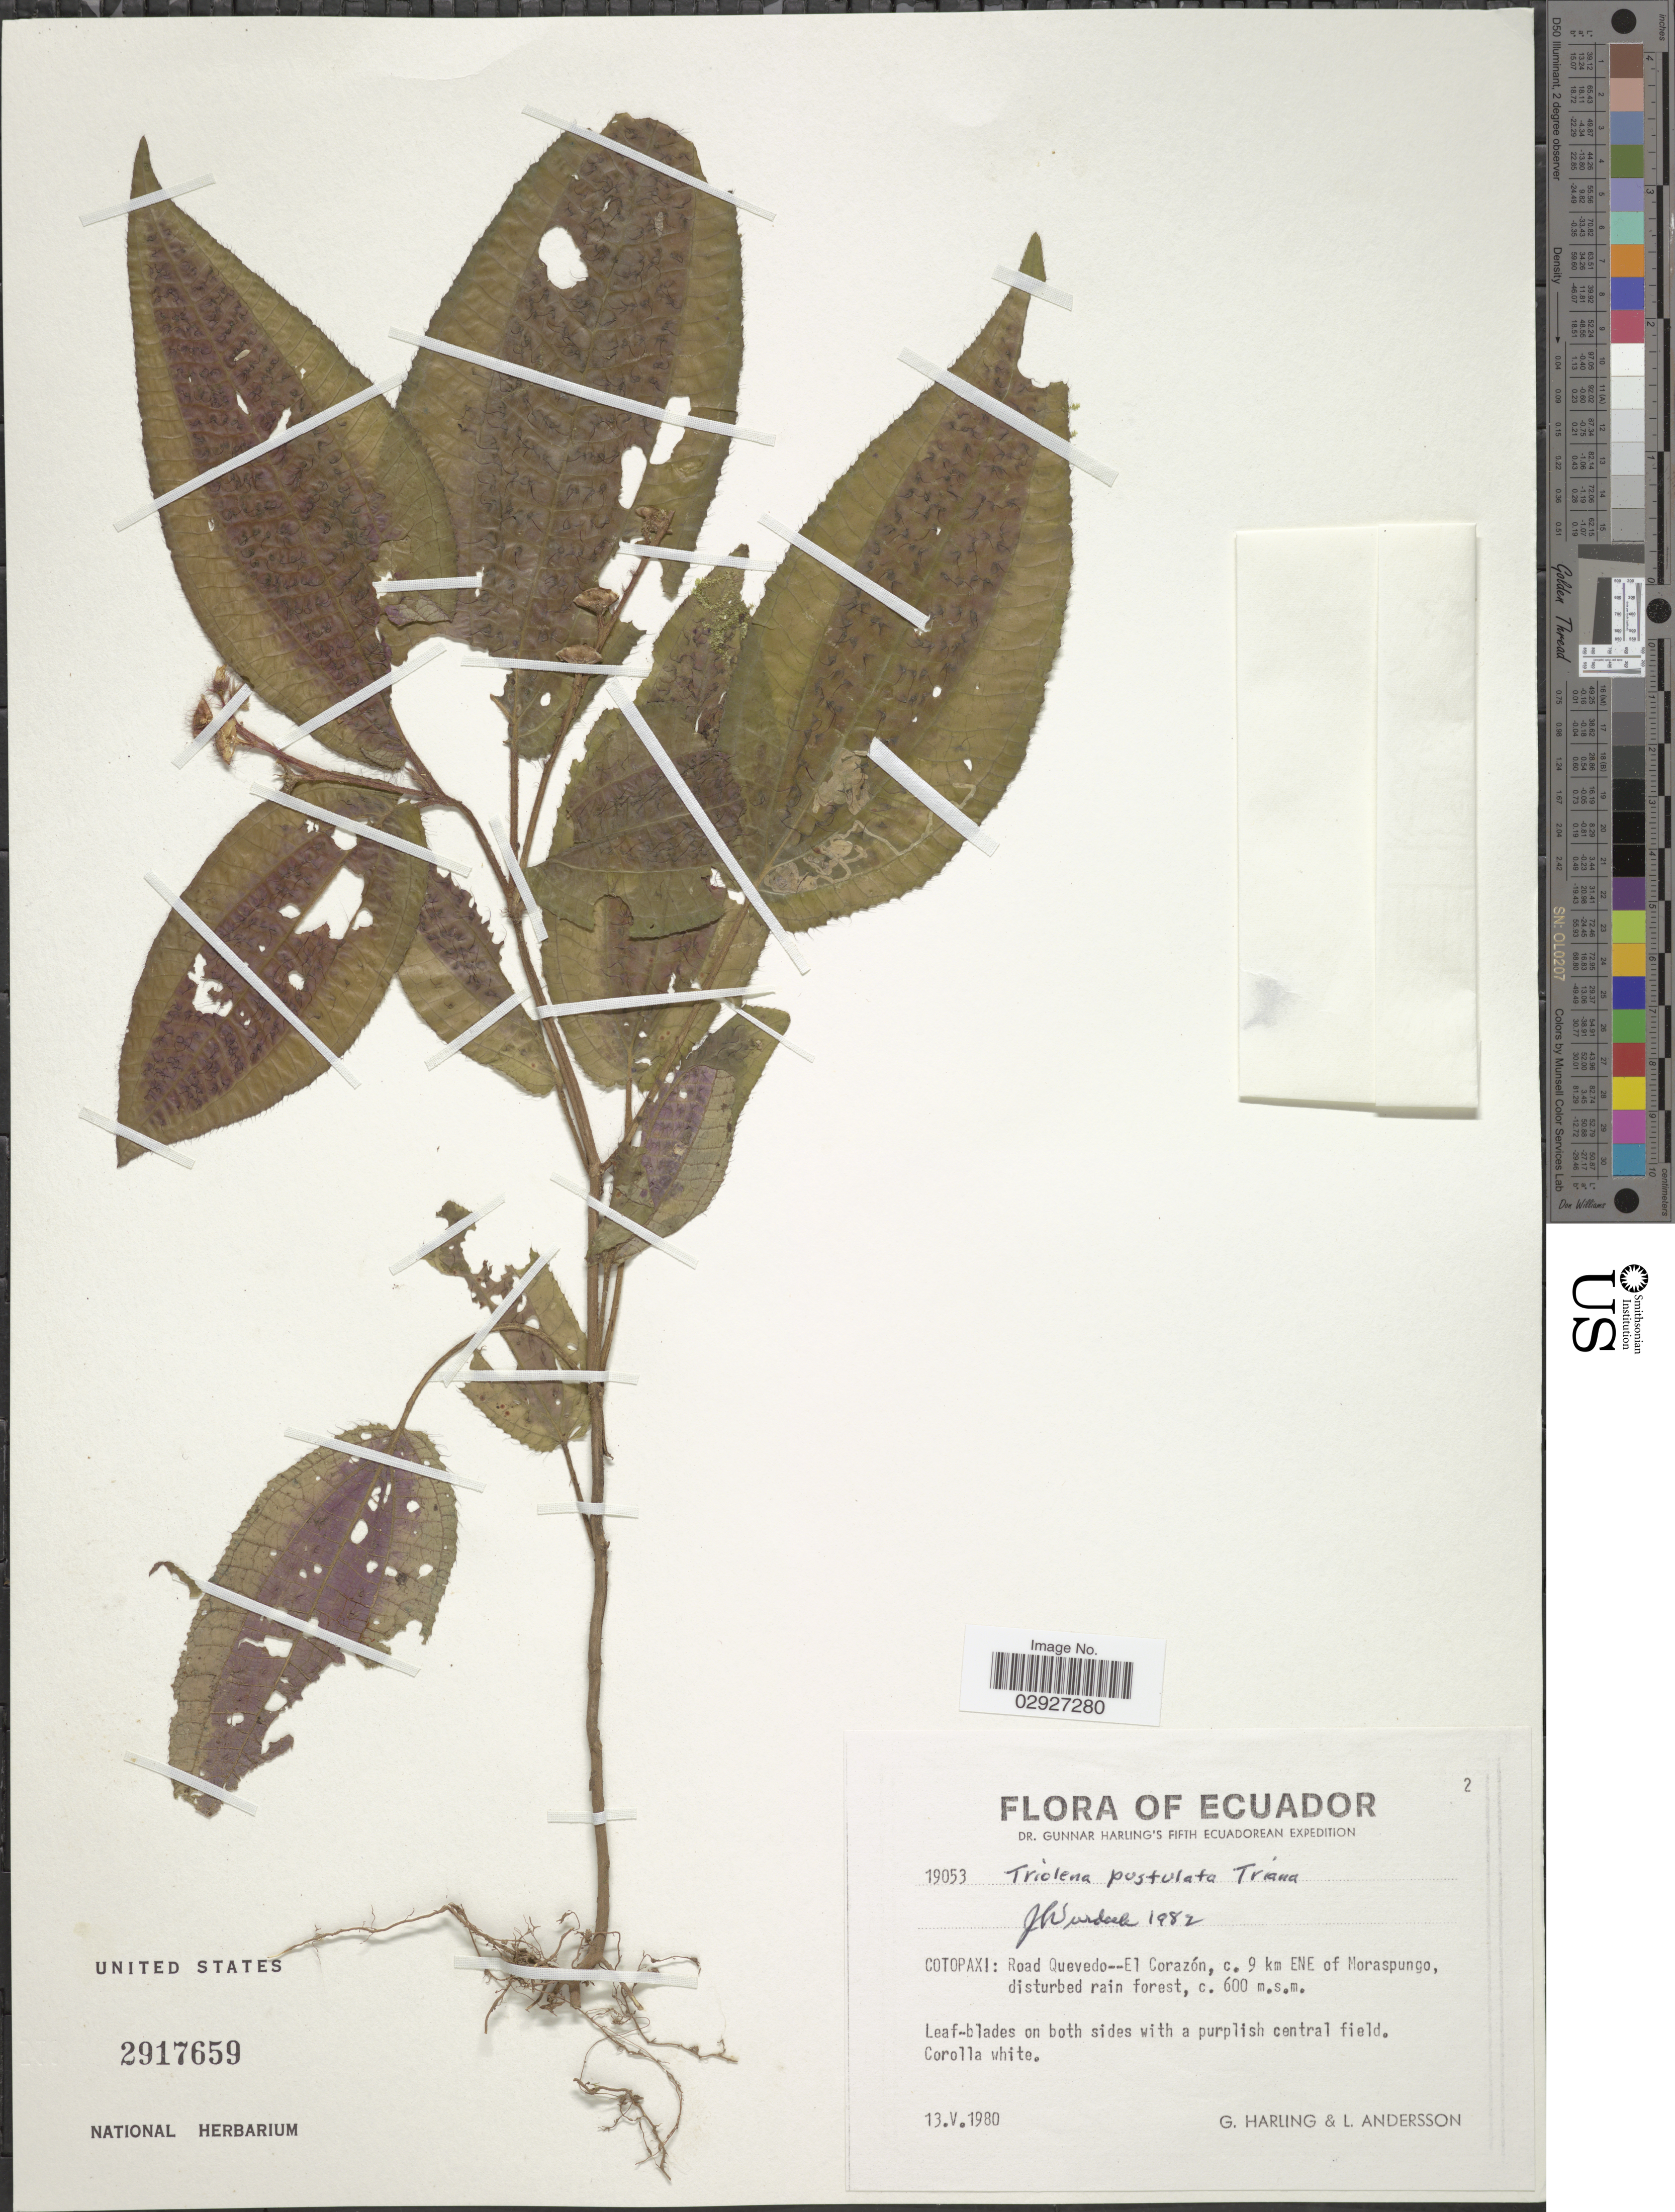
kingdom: Plantae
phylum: Tracheophyta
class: Magnoliopsida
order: Myrtales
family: Melastomataceae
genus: Triolena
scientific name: Triolena pustulata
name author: Triana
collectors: G. Harling & L. Andersson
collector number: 19053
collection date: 1980-05-13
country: Ecuador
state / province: Cotopaxi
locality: Road Quevedo-El Corazón, c. 9 km ENE of Moraspungo.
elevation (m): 600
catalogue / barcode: US 2917659